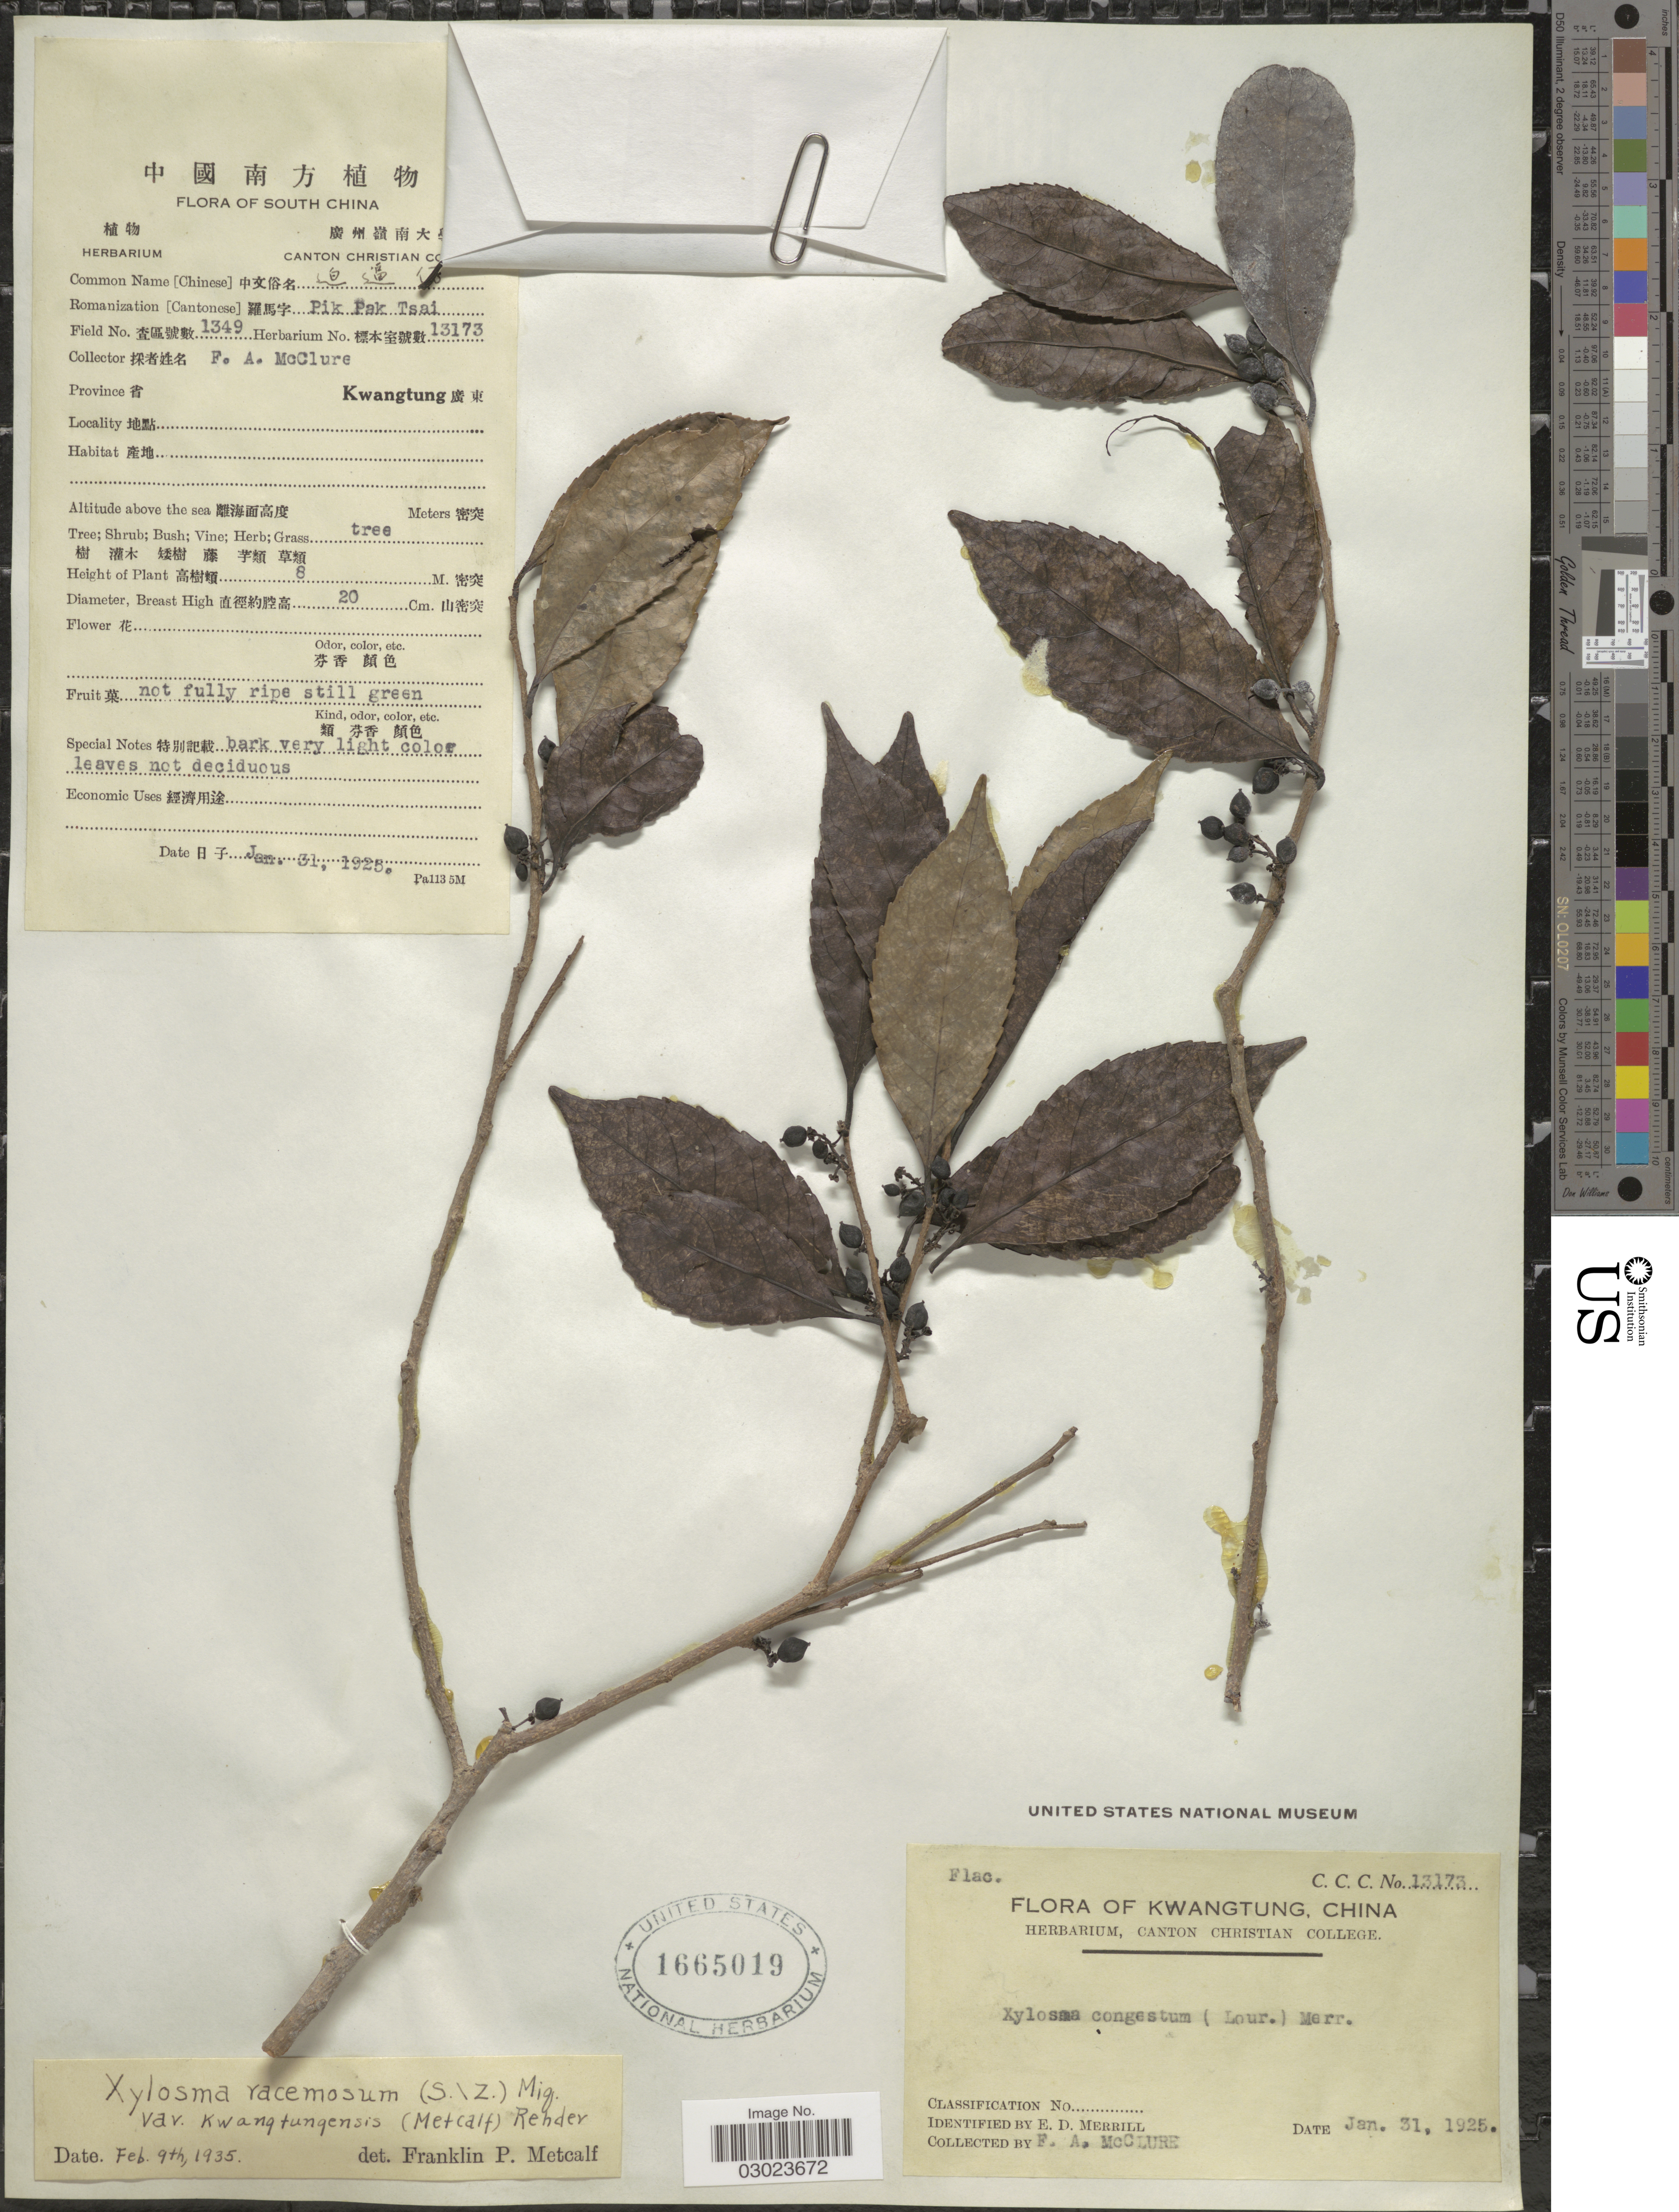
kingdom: Plantae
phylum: Tracheophyta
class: Magnoliopsida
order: Malpighiales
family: Salicaceae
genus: Xylosma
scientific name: Xylosma congesta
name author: (Lour.) Merr.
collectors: F. A. McClure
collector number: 13173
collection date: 1925-01-31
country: China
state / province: Guangdong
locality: Kwangtung, South China.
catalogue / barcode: US 1665019